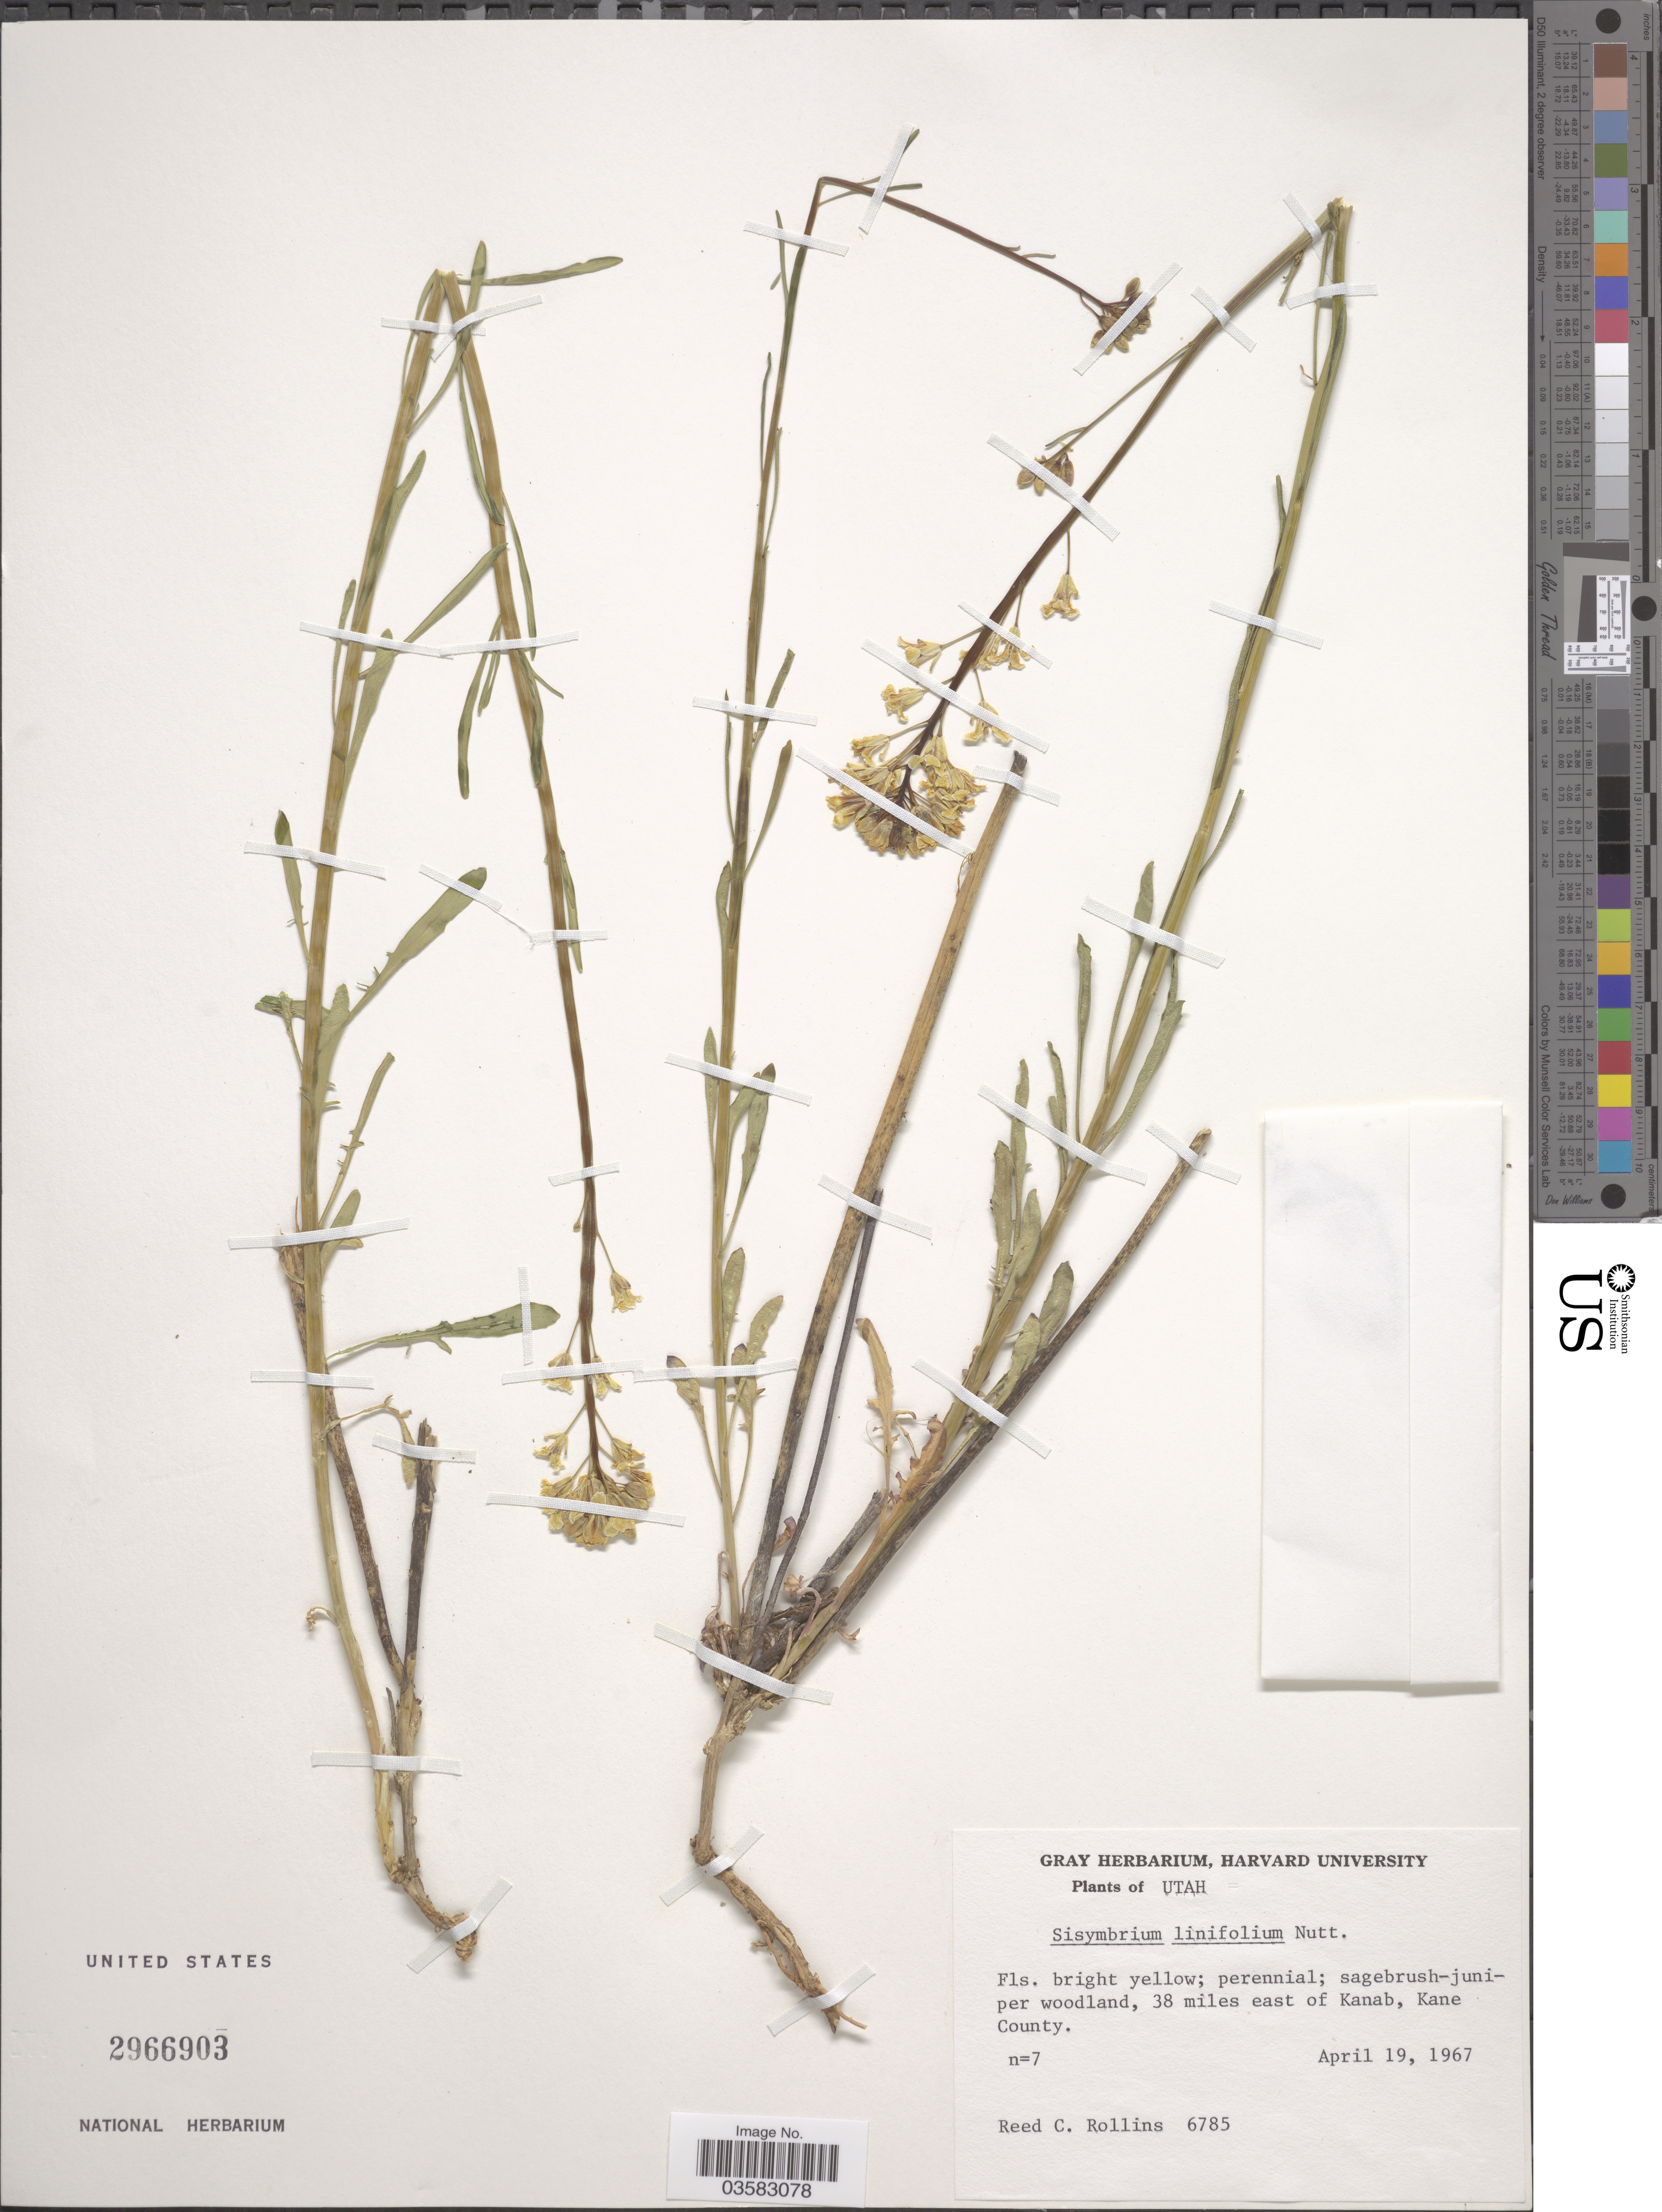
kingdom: Plantae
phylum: Tracheophyta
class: Magnoliopsida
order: Brassicales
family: Brassicaceae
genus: Sisymbrium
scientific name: Sisymbrium linifolium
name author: (Nutt.) Nutt. ex Torr. & A. Gray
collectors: R. C. Rollins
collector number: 6785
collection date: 1967-04-19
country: United States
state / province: Utah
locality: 38 miles east of Kanab, Kane County.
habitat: sagebrush juniper woodland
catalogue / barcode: US 2966903